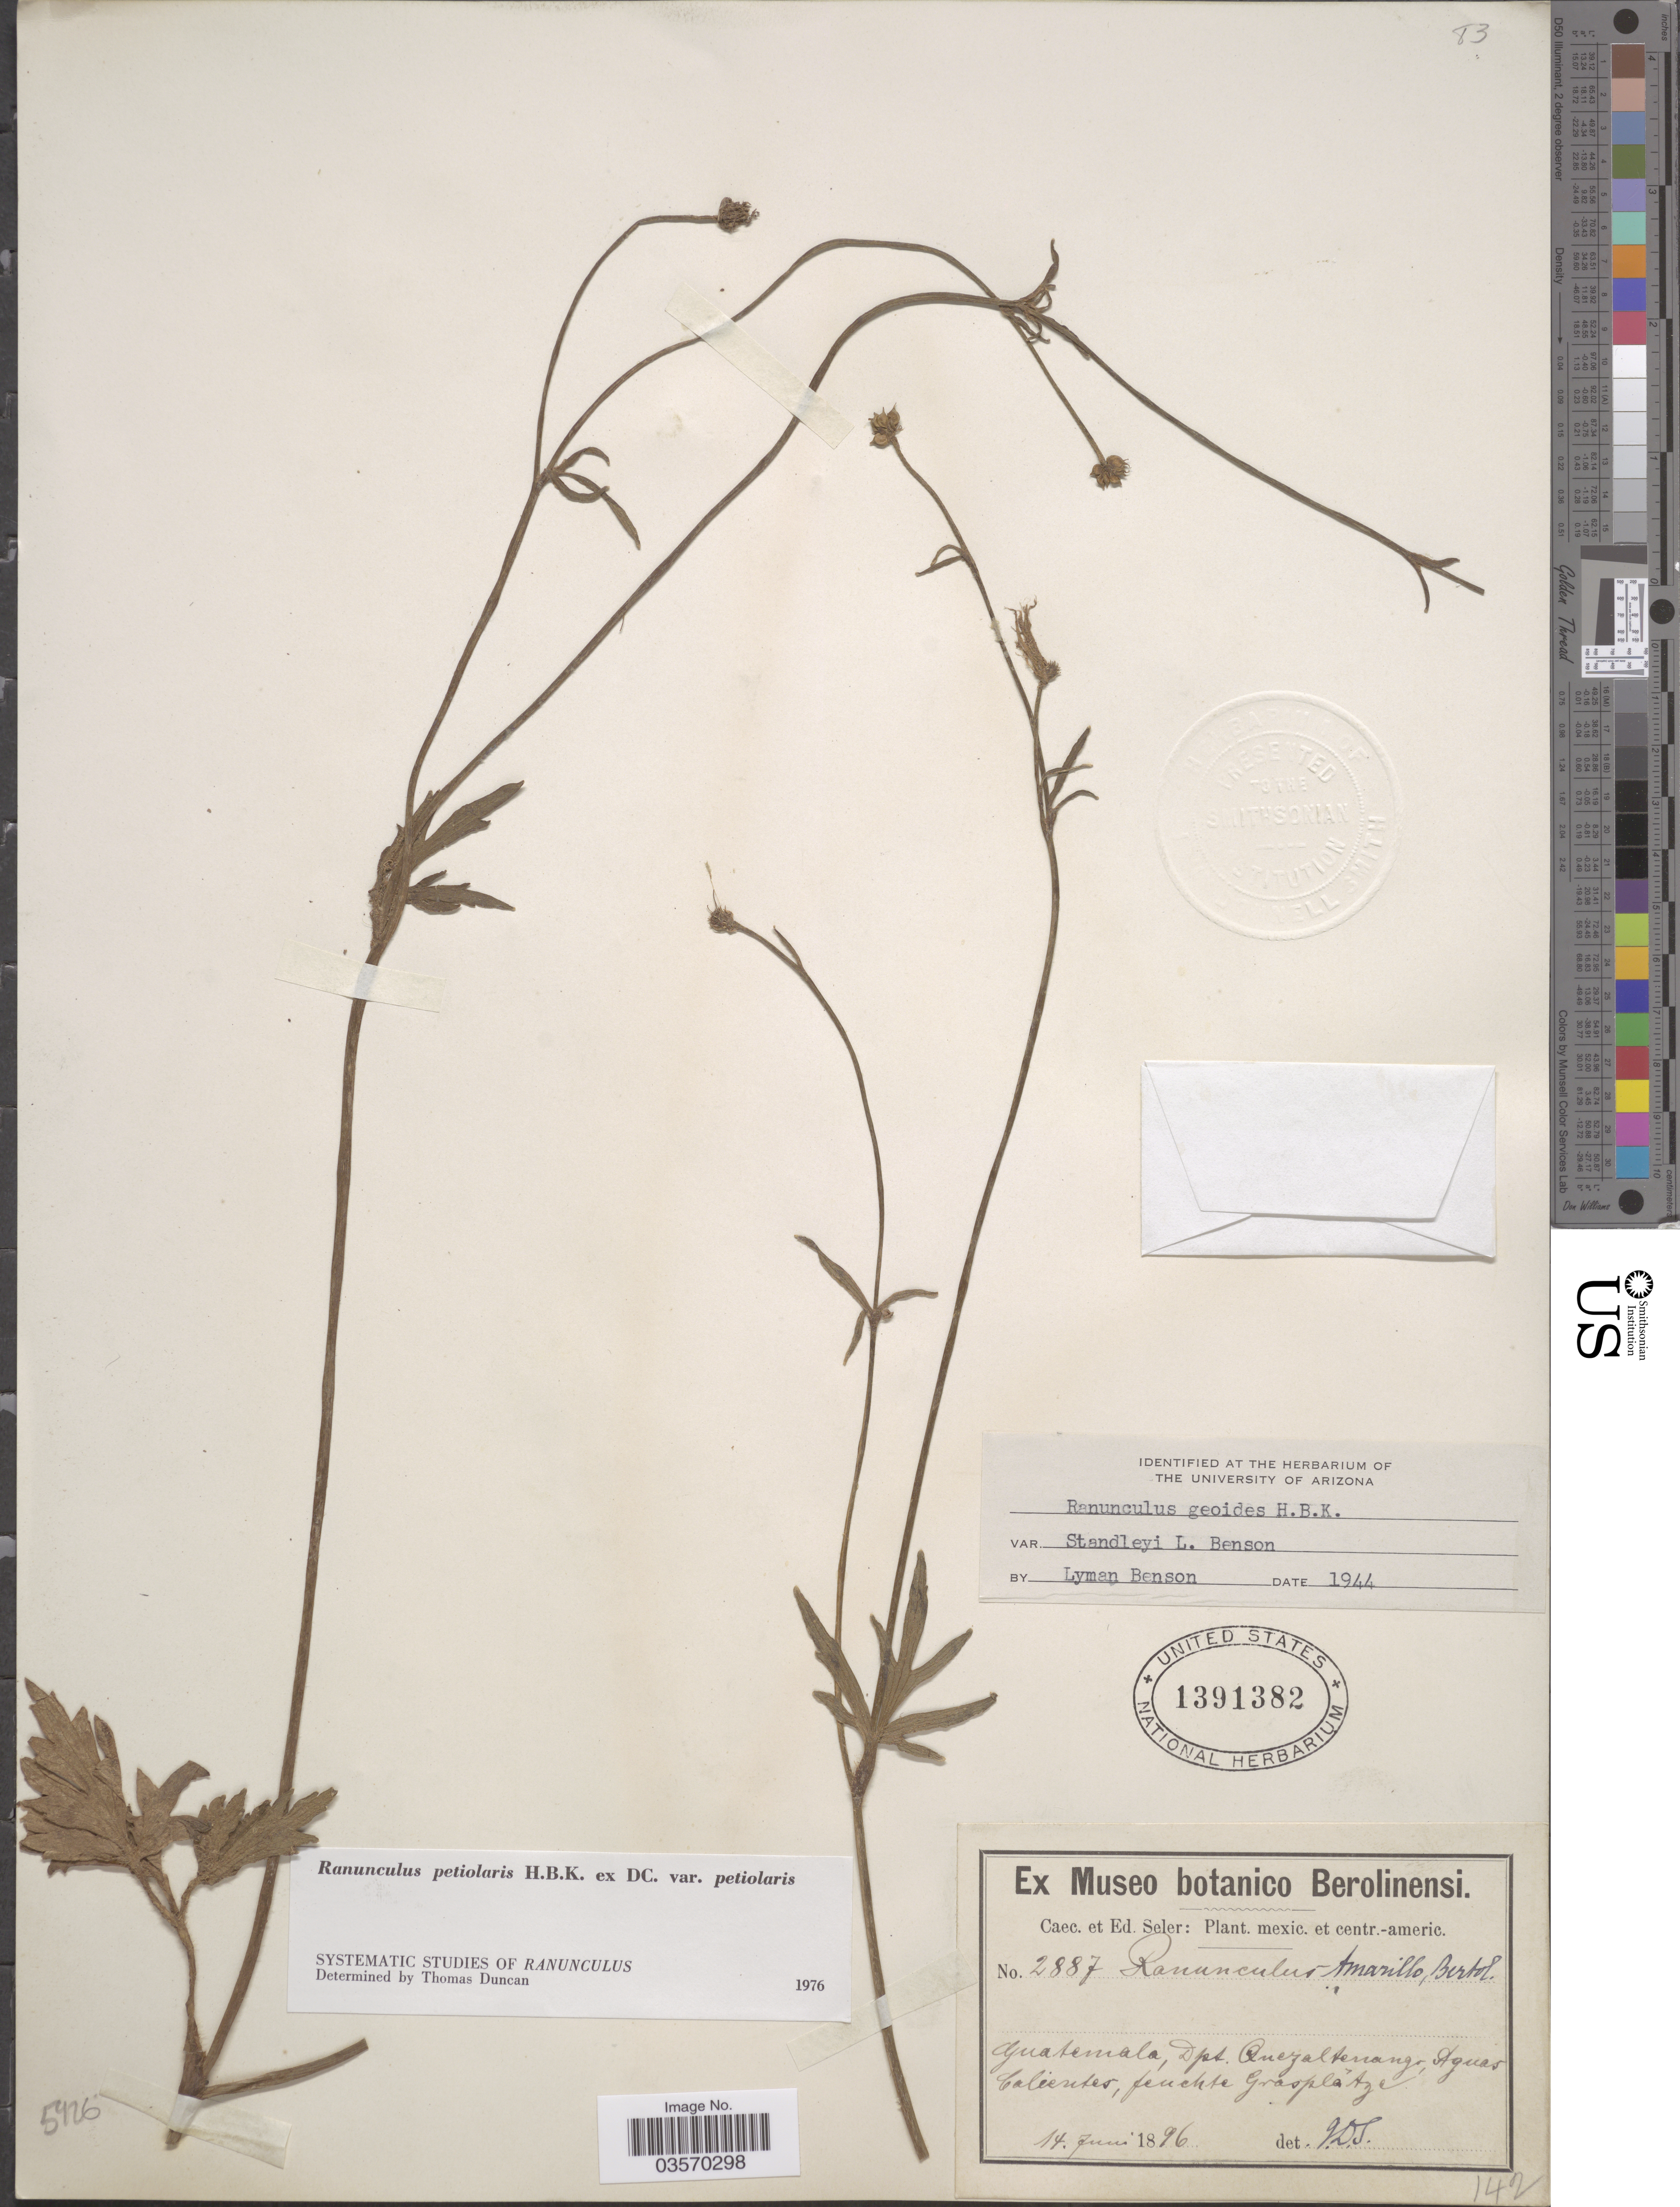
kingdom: Plantae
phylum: Tracheophyta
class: Magnoliopsida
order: Ranunculales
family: Ranunculaceae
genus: Ranunculus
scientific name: Ranunculus petiolaris var. petiolaris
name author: Kunth ex DC.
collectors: ex Caec. et Ed Seler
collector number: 2887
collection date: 1896-06-14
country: Guatemala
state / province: Quetzaltenango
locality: Dpt. Quezaltenango, Aguas Calientes, feuchte Grasplatze.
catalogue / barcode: US 1391382